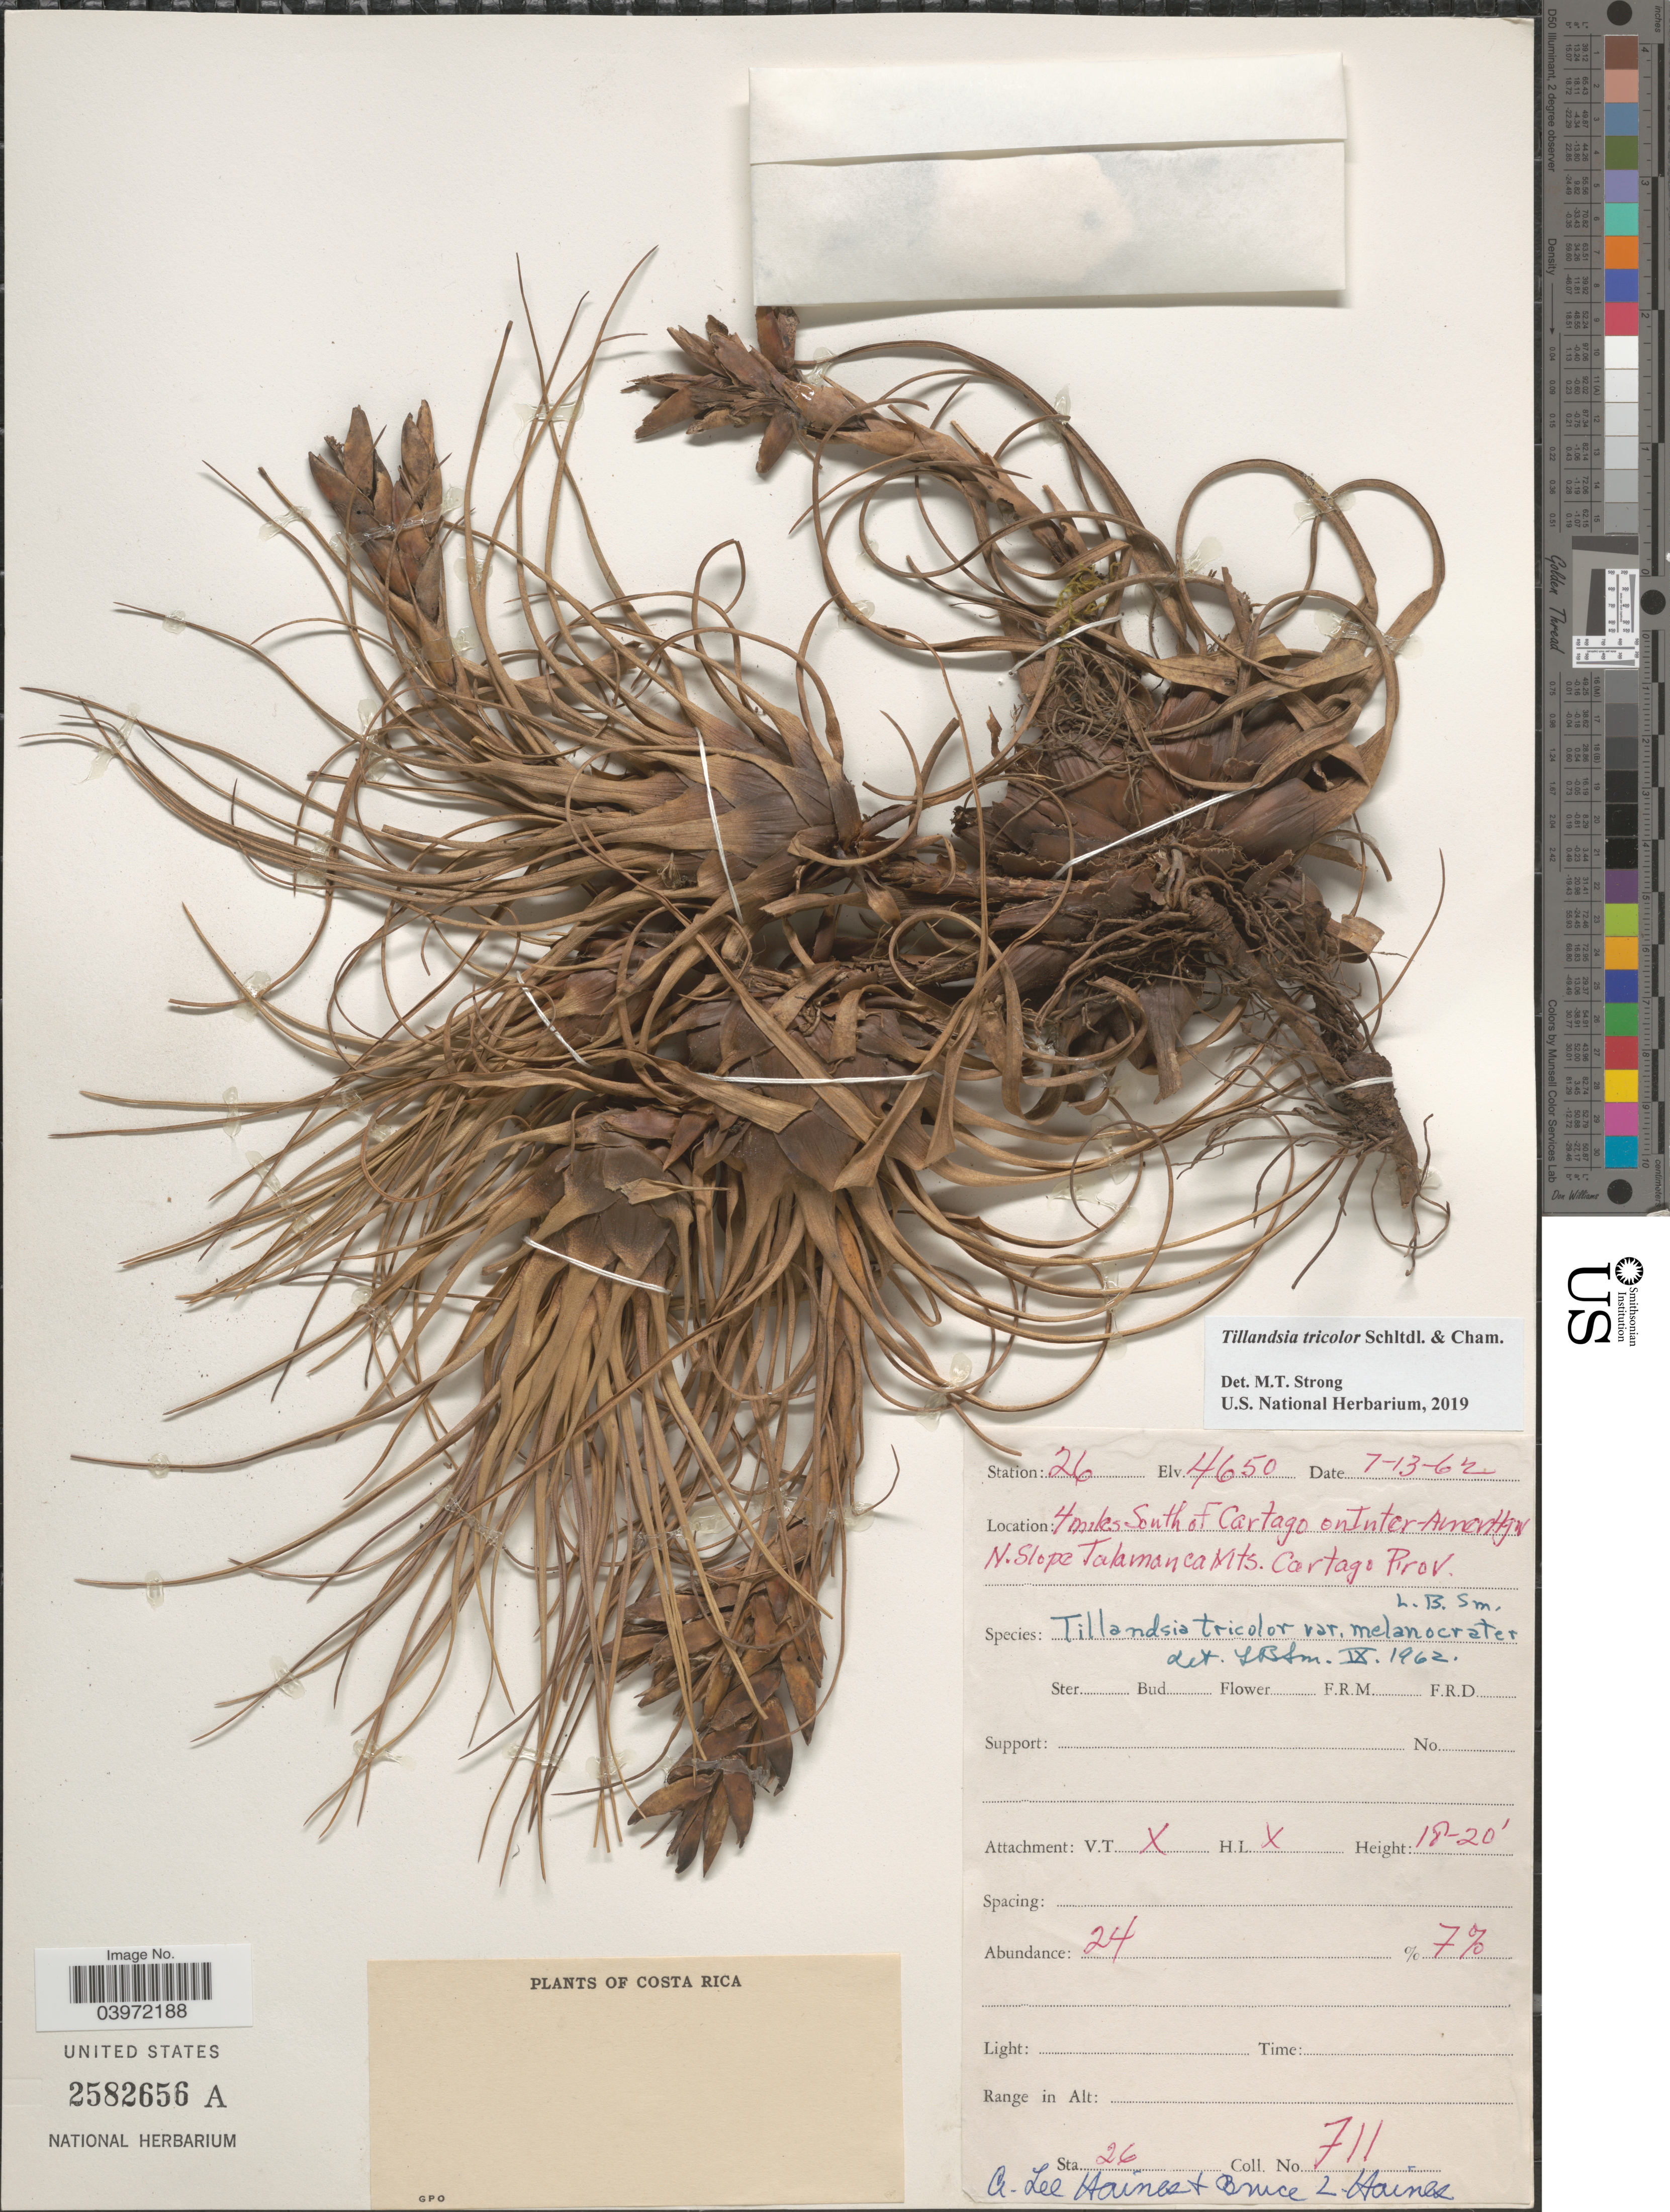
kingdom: Plantae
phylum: Tracheophyta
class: Liliopsida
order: Poales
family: Bromeliaceae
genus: Tillandsia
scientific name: Tillandsia tricolor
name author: Schltdl. & Cham.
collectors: A. L. Haines & B. L. Haines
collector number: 711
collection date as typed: Transcribed d/m/y: 13/7/62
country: Costa Rica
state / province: Cartago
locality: Station: 26. 4 miles South of Cartago on Inter-AmerHgw N. Slope Talamanca Mts.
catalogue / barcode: US 2582656A